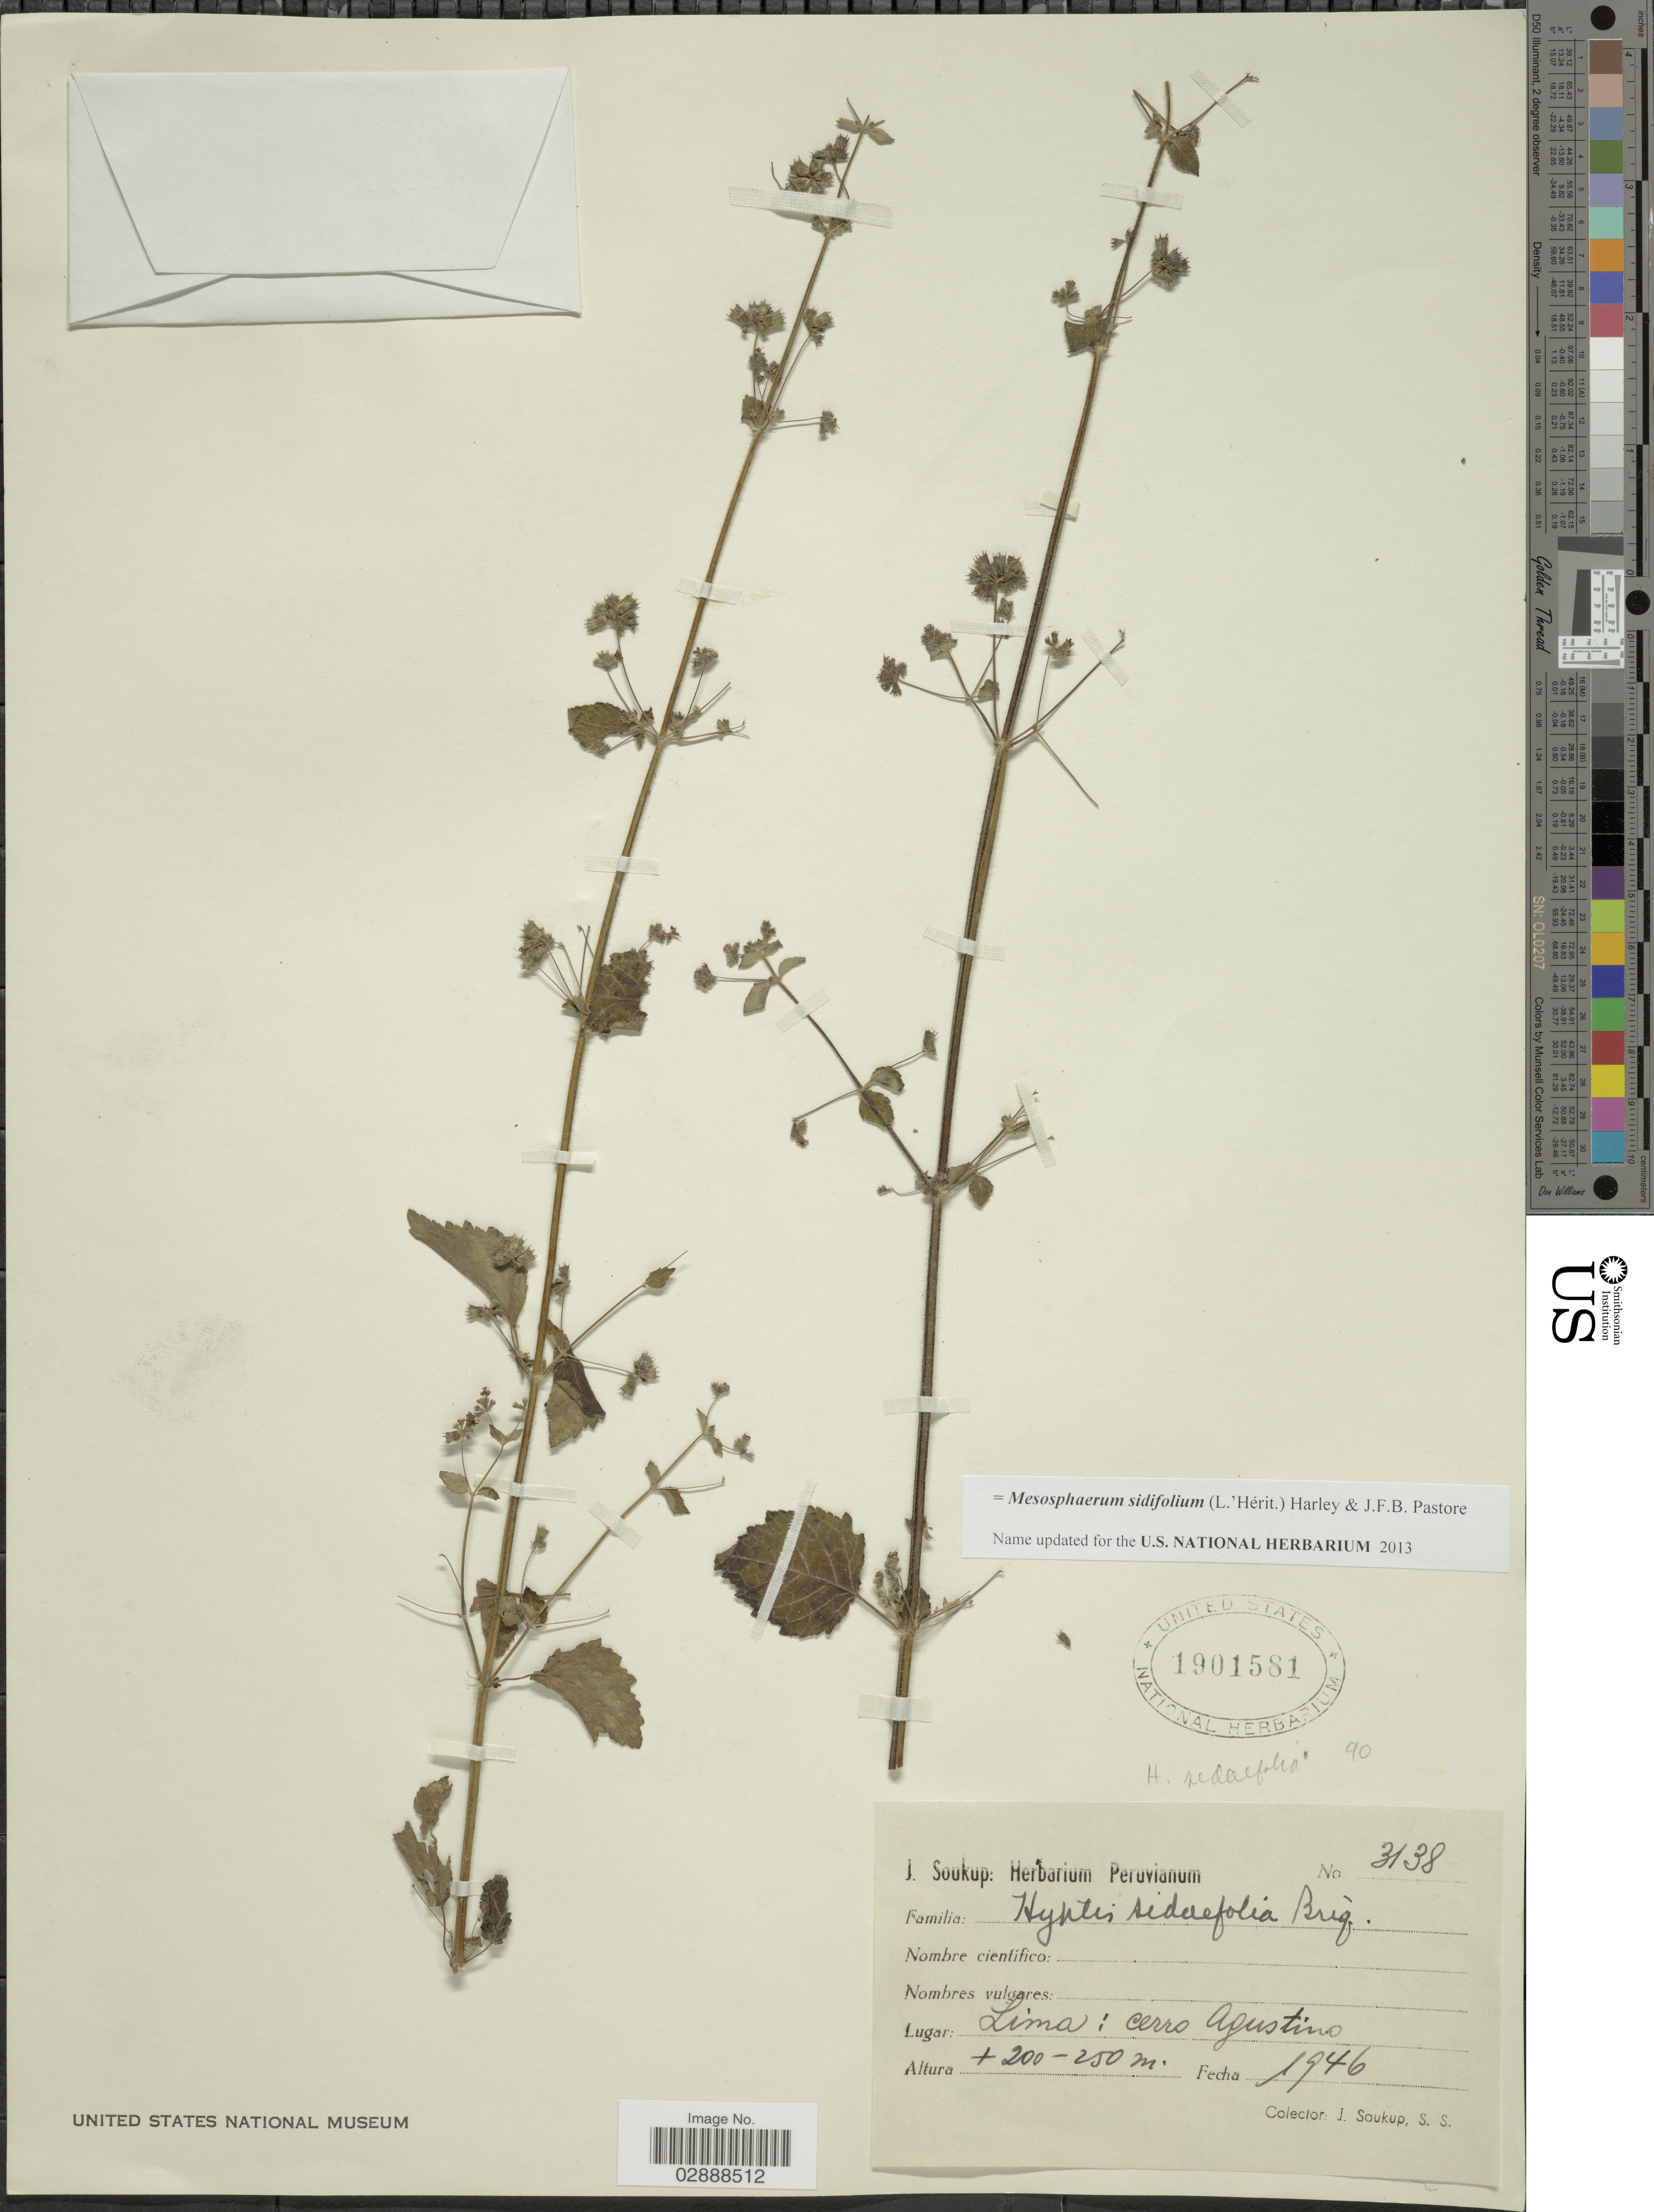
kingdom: Plantae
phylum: Tracheophyta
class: Magnoliopsida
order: Lamiales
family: Lamiaceae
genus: Mesosphaerum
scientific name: Mesosphaerum sidifolium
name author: (L'Hér.) Harley & J.F.B. Pastore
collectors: J. Soukup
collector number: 3138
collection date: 1946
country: Peru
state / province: Lima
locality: Cerro Agustino.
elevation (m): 200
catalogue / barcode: US 1901581